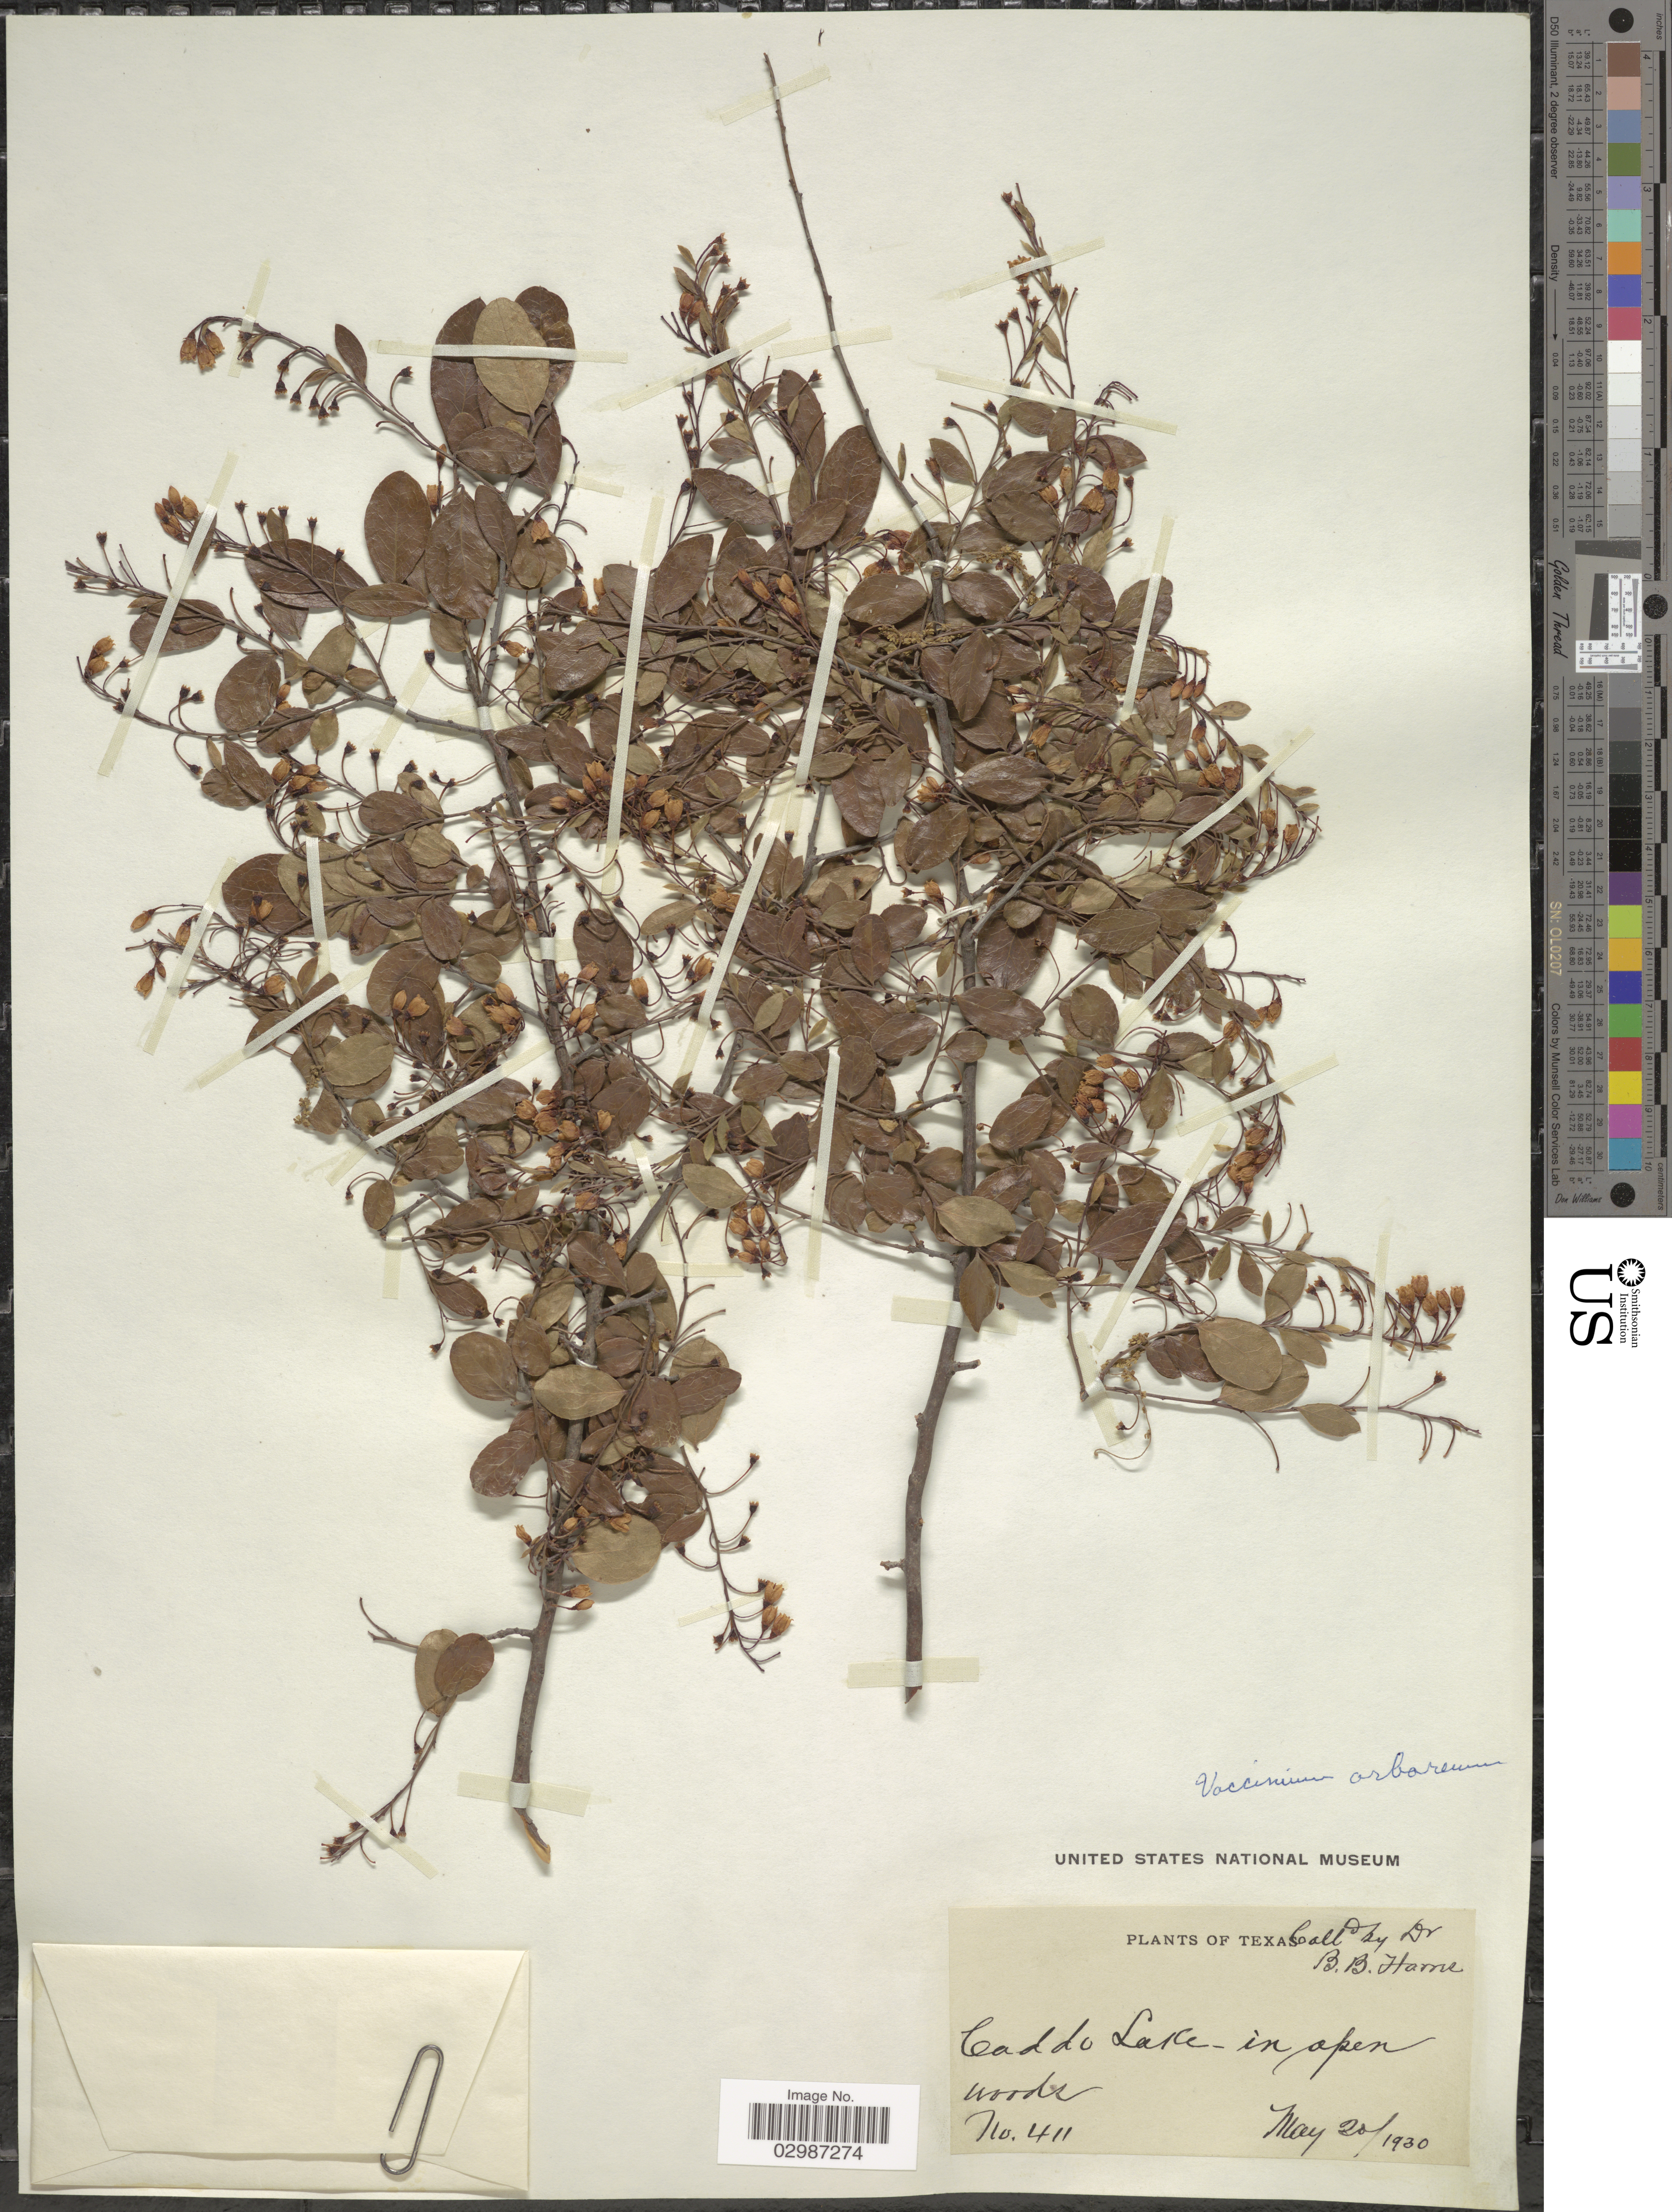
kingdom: Plantae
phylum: Tracheophyta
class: Magnoliopsida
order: Ericales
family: Ericaceae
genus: Vaccinium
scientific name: Vaccinium arboreum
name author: Marshall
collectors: B. B. Harris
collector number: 411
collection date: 1930-05-20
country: United States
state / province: Texas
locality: Caddo Lake, in open woods.